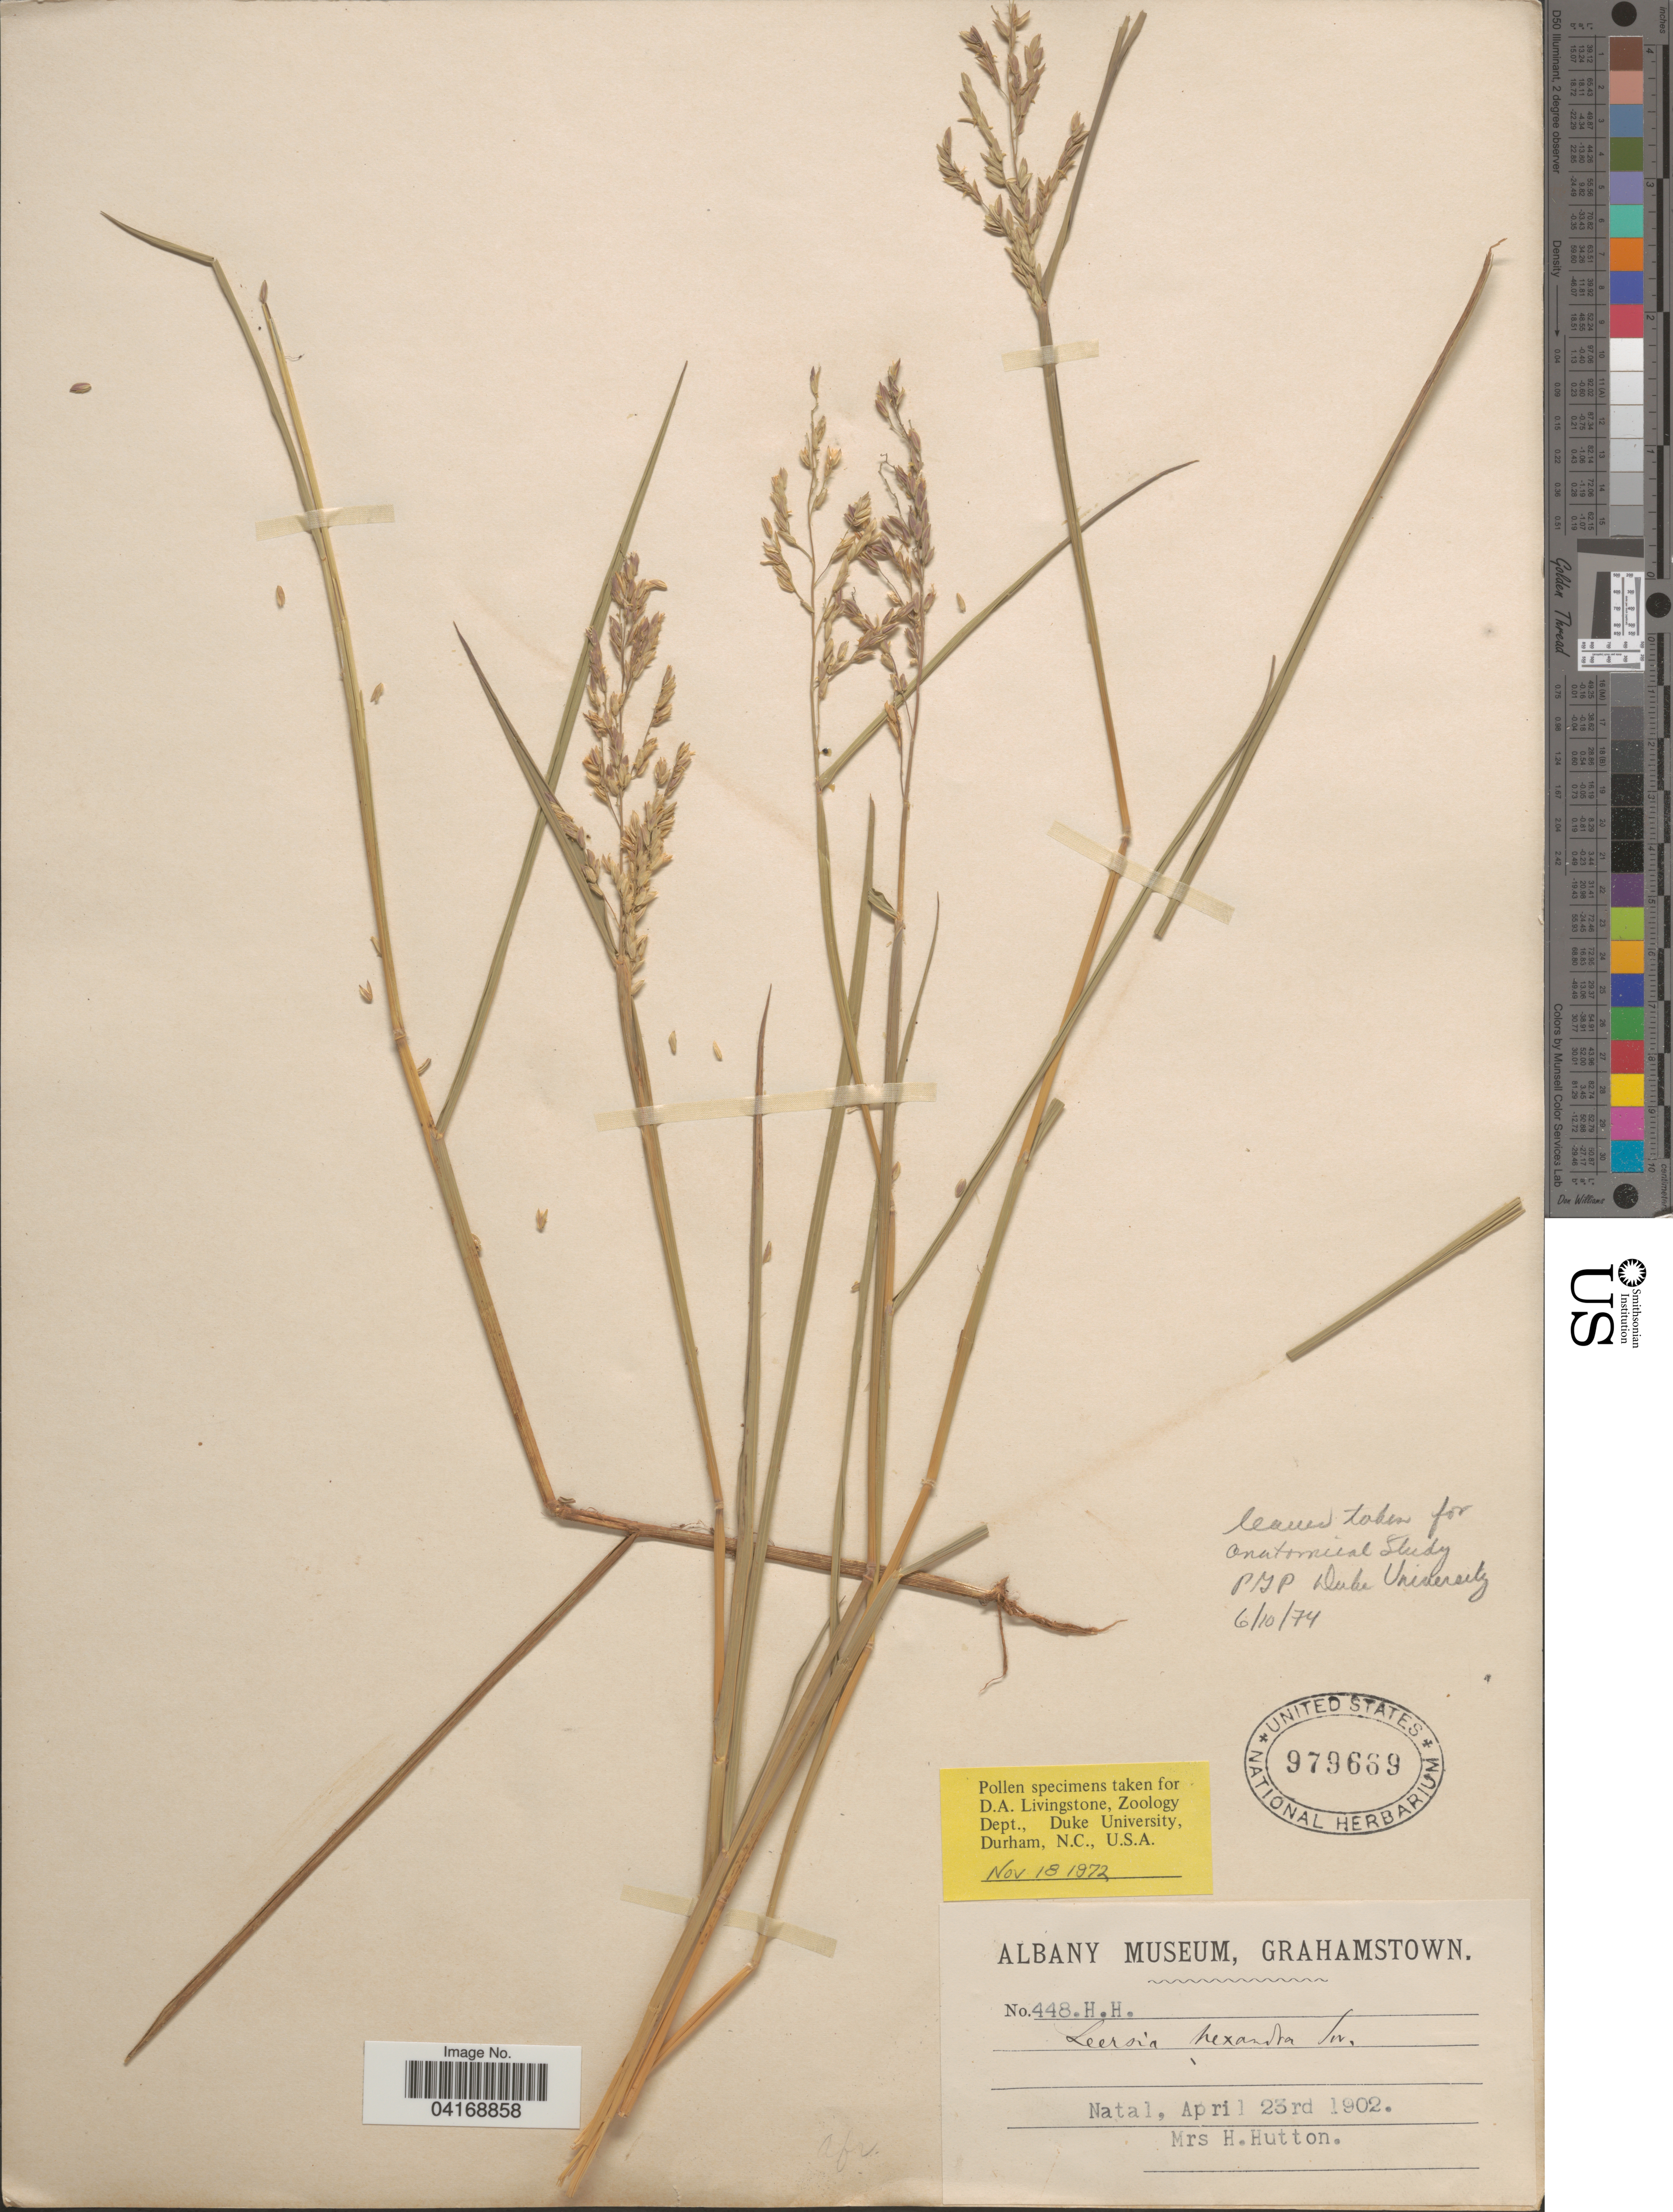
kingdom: Plantae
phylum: Tracheophyta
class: Liliopsida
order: Poales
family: Poaceae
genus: Leersia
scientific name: Leersia hexandra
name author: Sw.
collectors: H. Hutton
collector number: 448H.H.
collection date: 1902-04-23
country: South Africa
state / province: KwaZulu-Natal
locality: Natal.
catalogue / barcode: US 979669